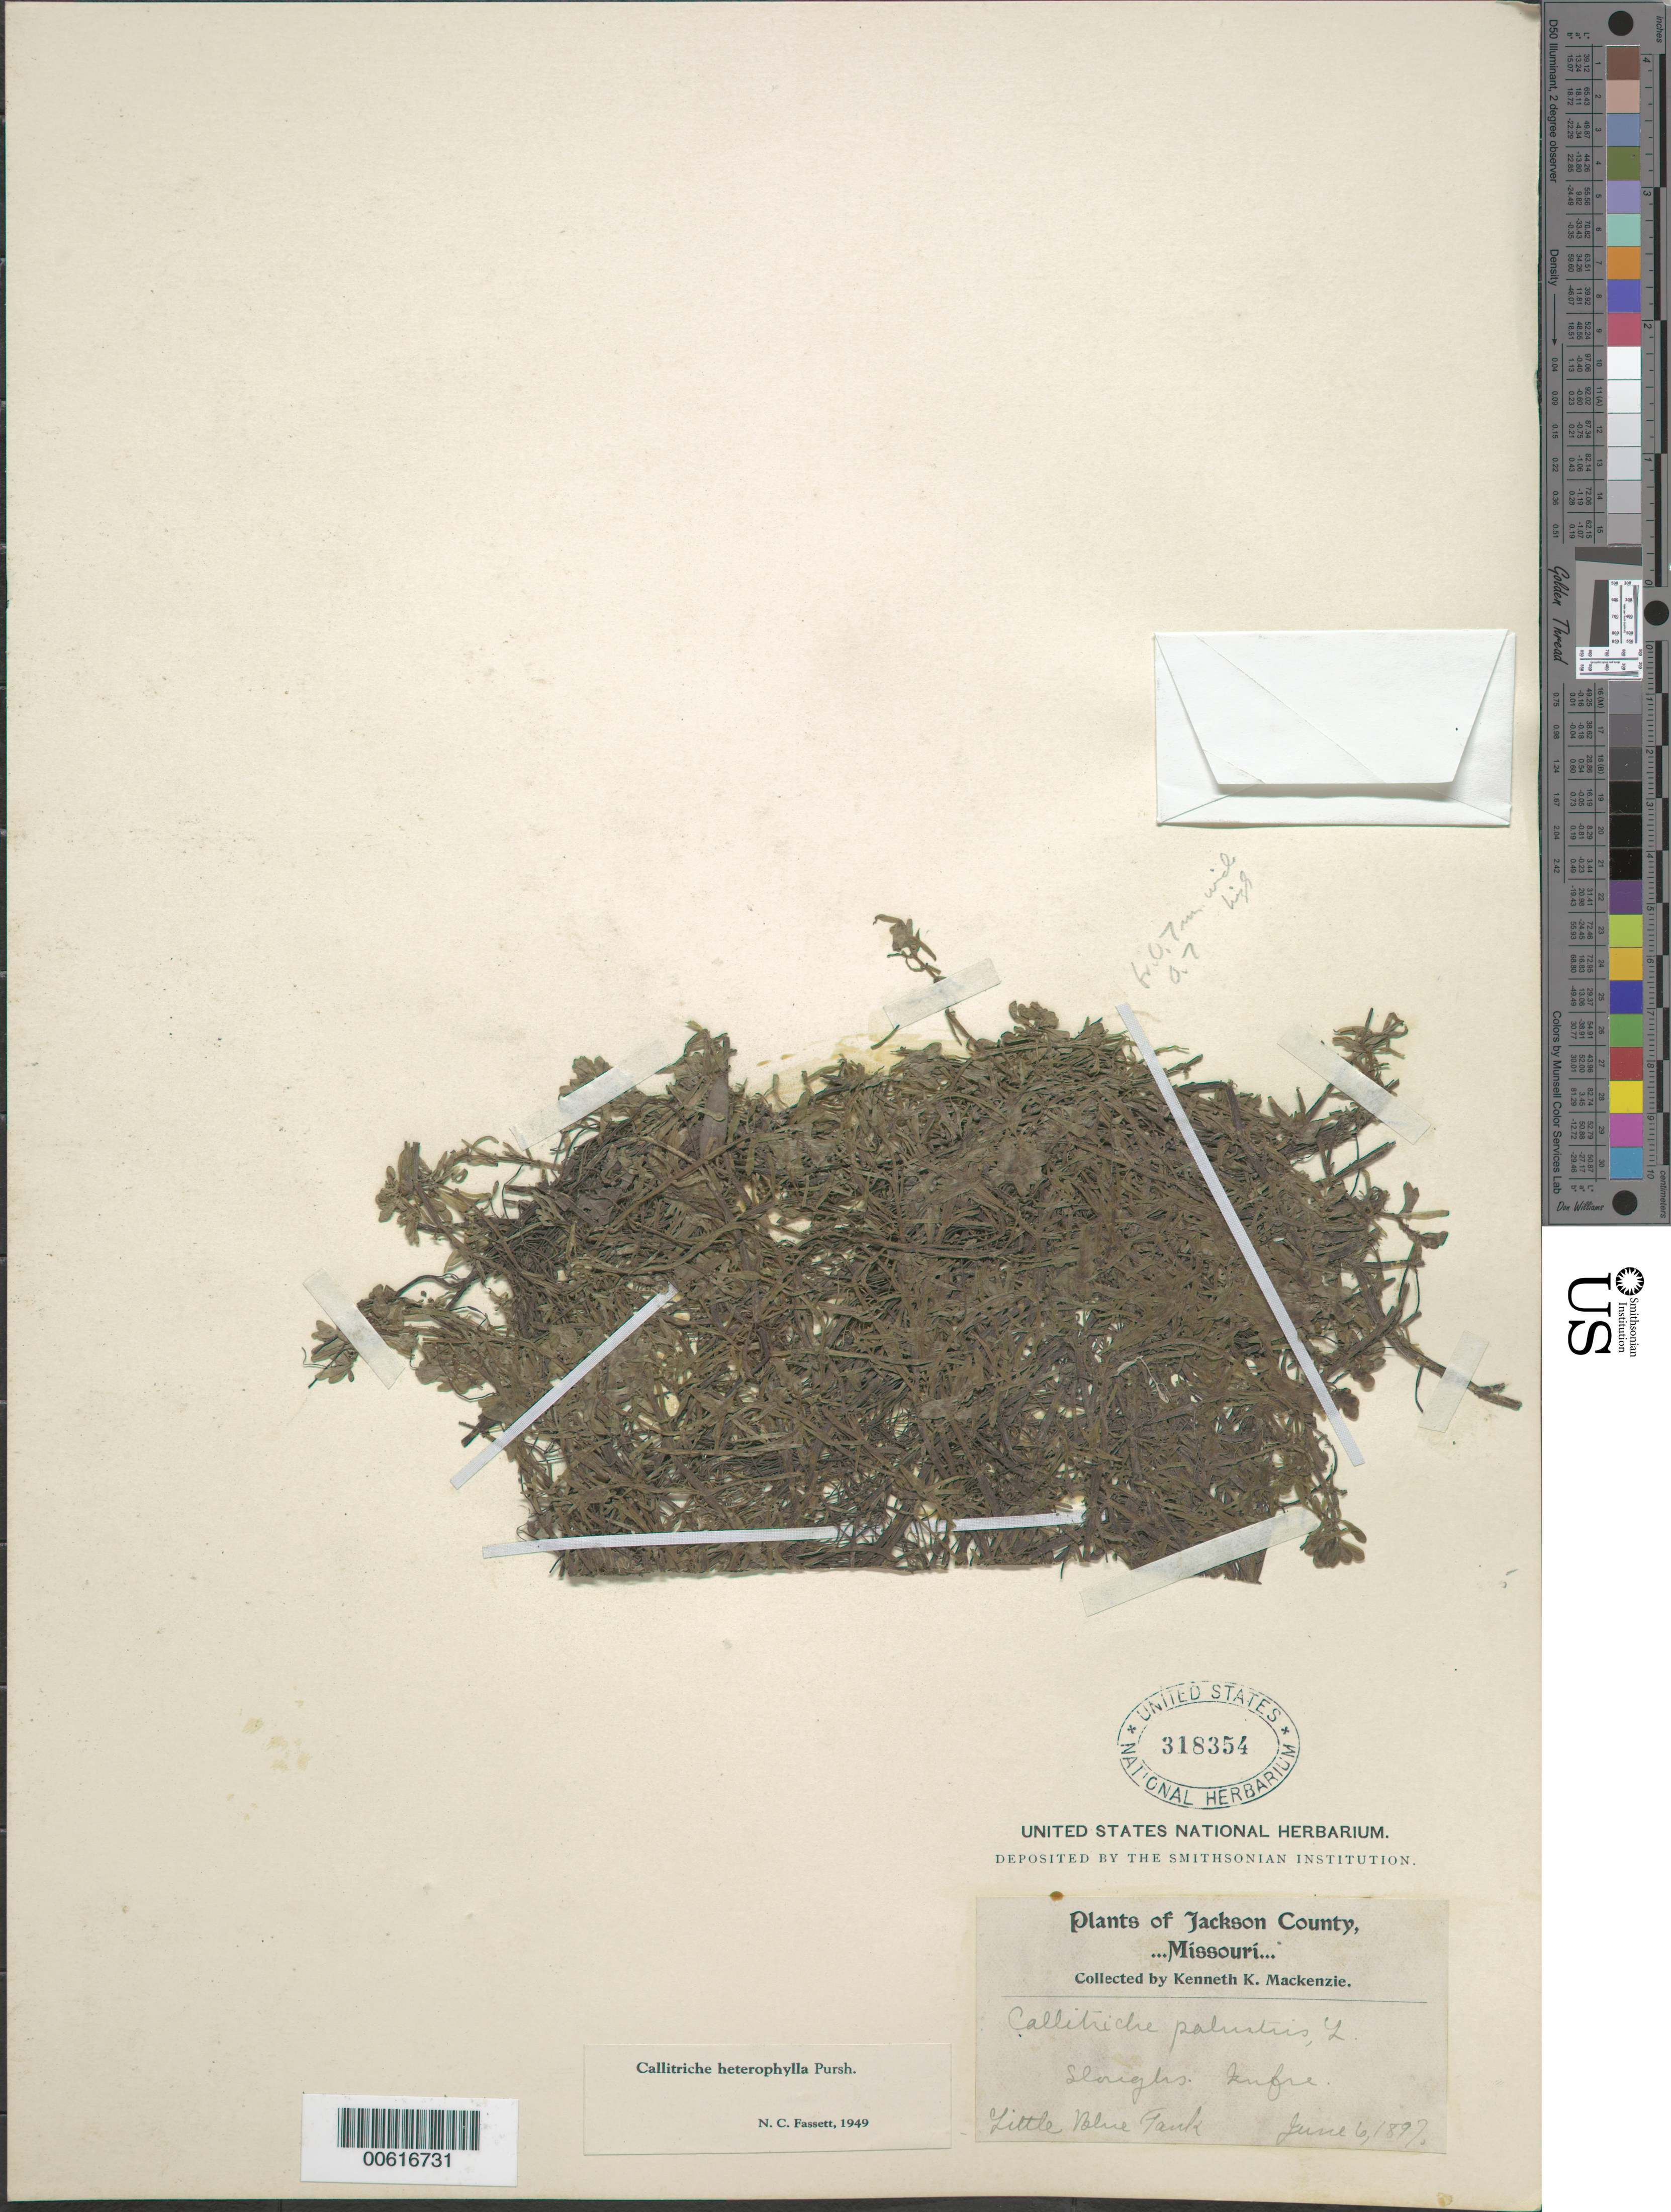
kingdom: Plantae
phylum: Tracheophyta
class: Magnoliopsida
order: Lamiales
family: Plantaginaceae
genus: Callitriche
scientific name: Callitriche heterophylla Pursh emend. Darby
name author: Pursh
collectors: K. K. Mackenzie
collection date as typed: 06 Jun 1897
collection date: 1897-06-06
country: United States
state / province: Missouri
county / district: Jackson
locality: Little Blue Tank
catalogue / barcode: US 318354